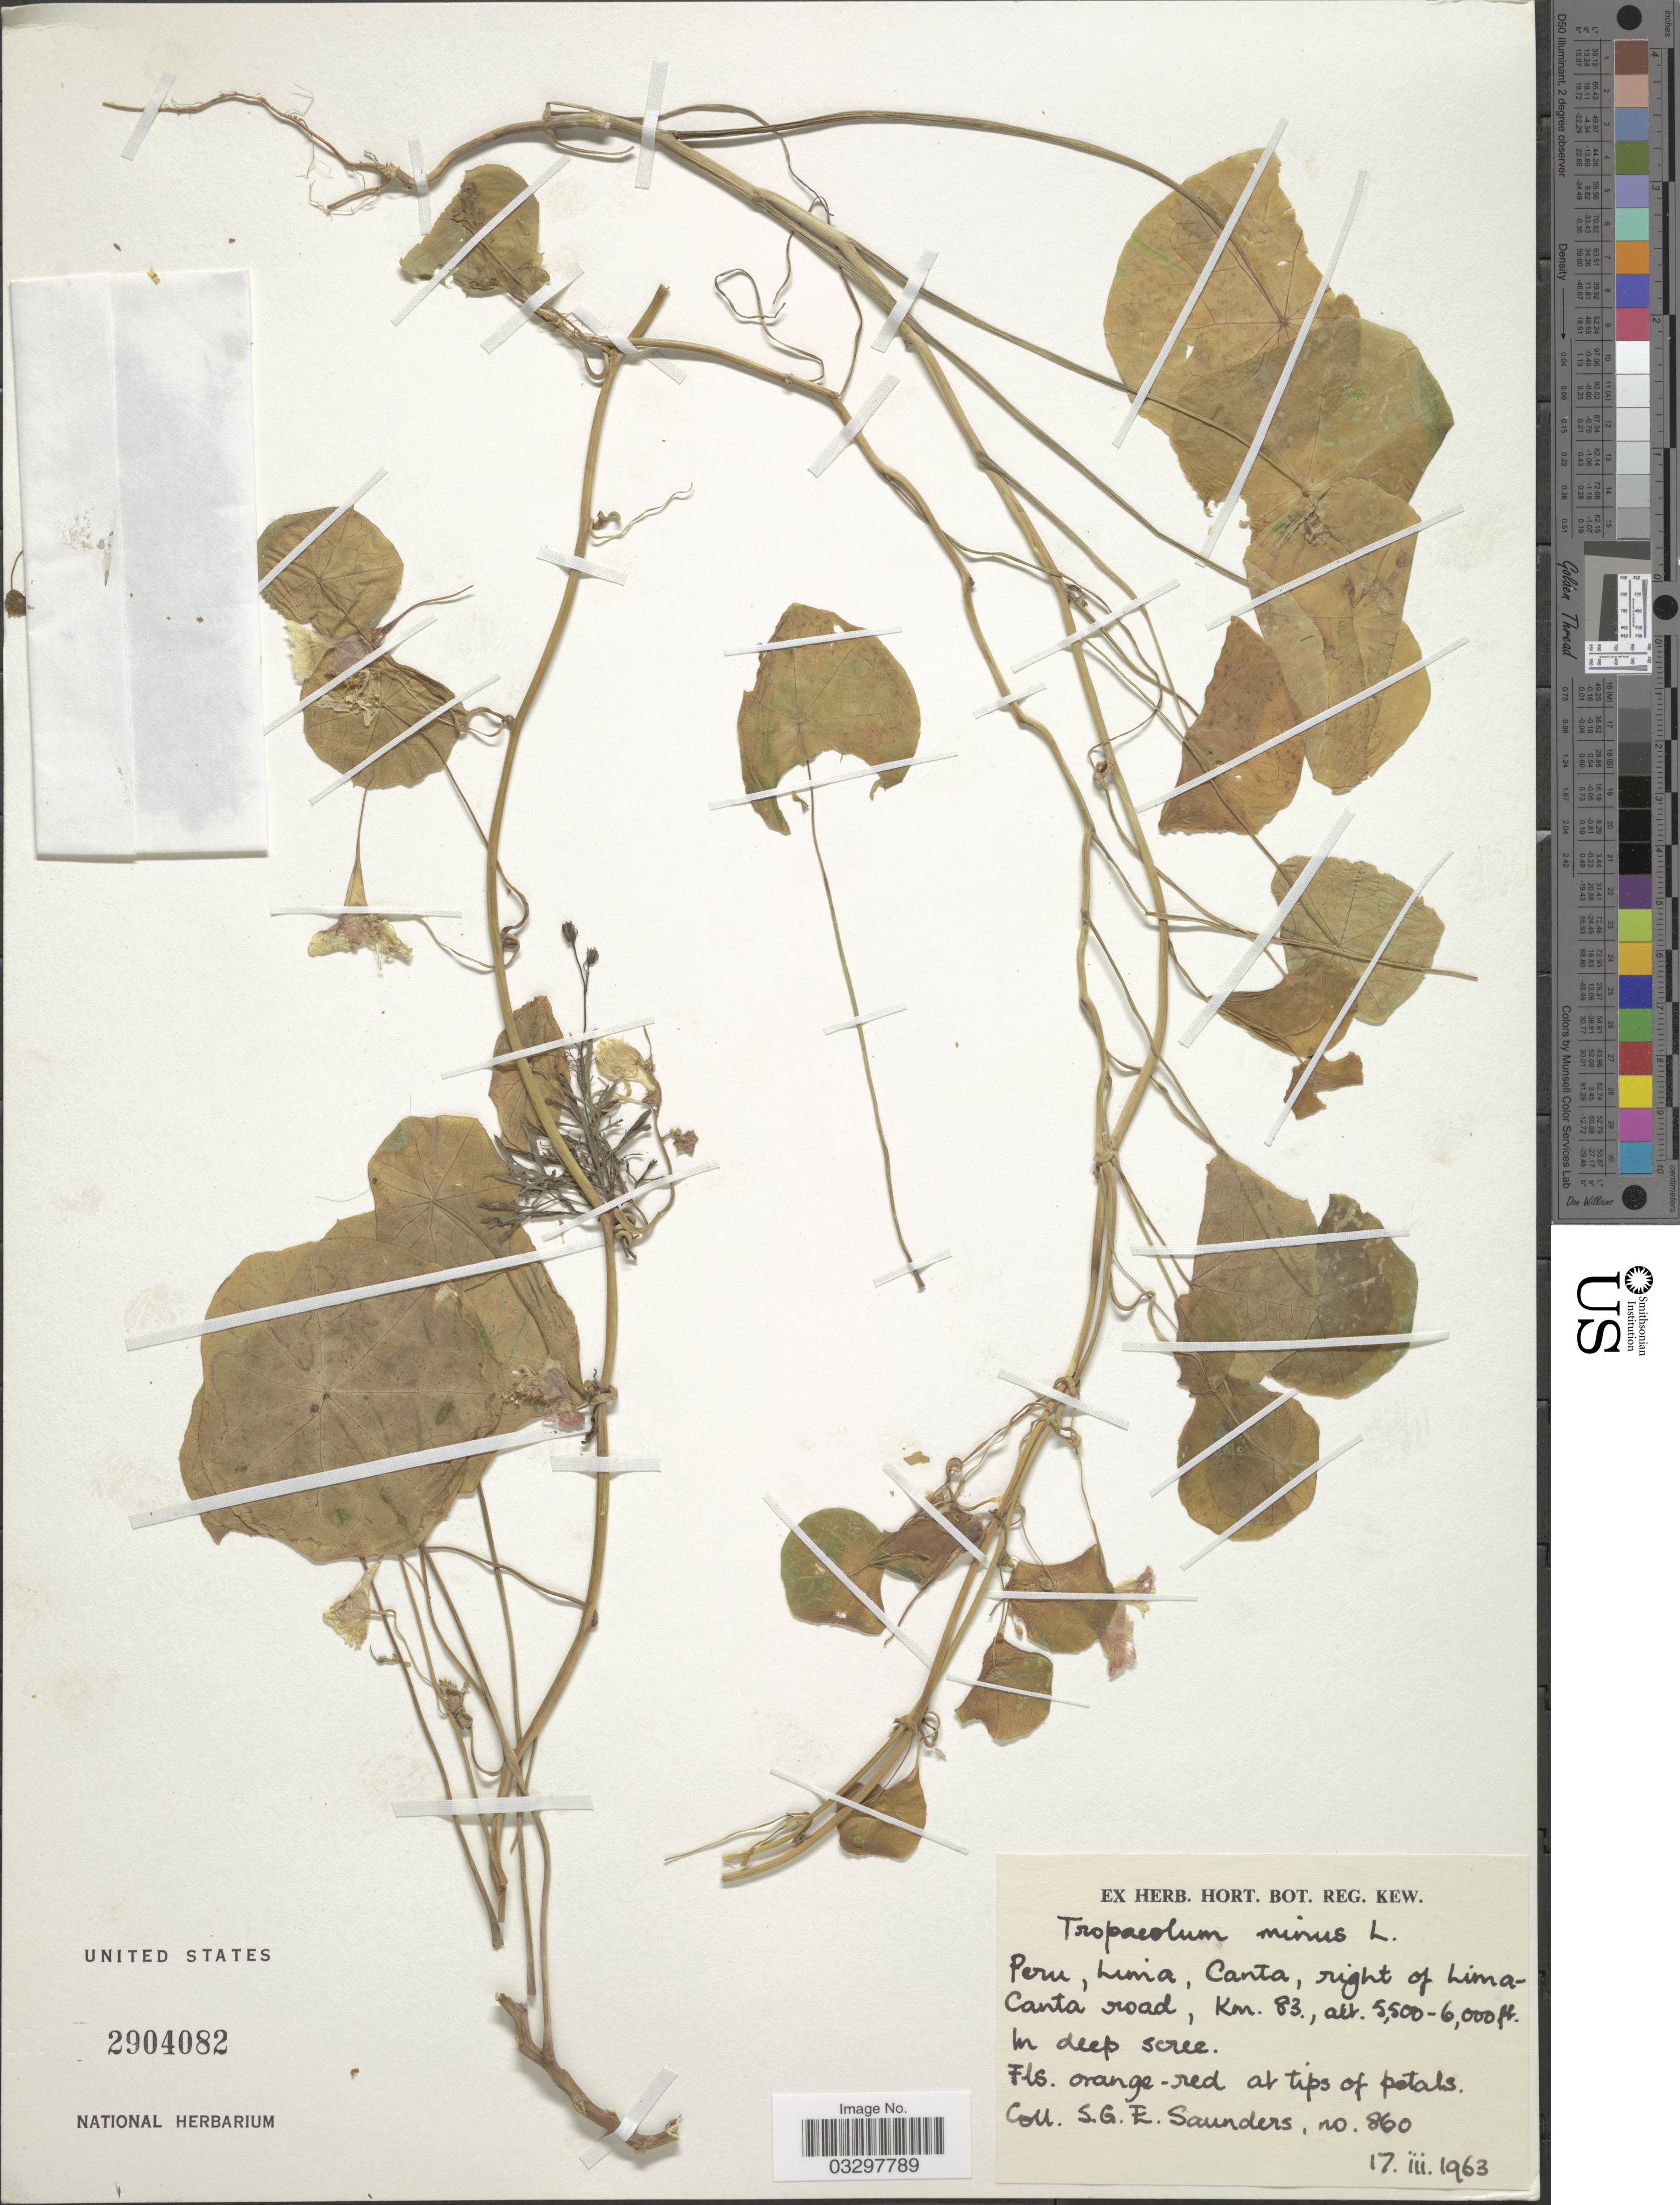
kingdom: Plantae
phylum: Tracheophyta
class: Magnoliopsida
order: Brassicales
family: Tropaeolaceae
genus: Tropaeolum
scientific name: Tropaeolum minus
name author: L.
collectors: S. G. E. Saunders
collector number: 860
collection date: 1963-03-17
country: Peru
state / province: Lima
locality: Canta, right of Lima-Canta road, Km. 83.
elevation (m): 1676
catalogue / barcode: US 2904082